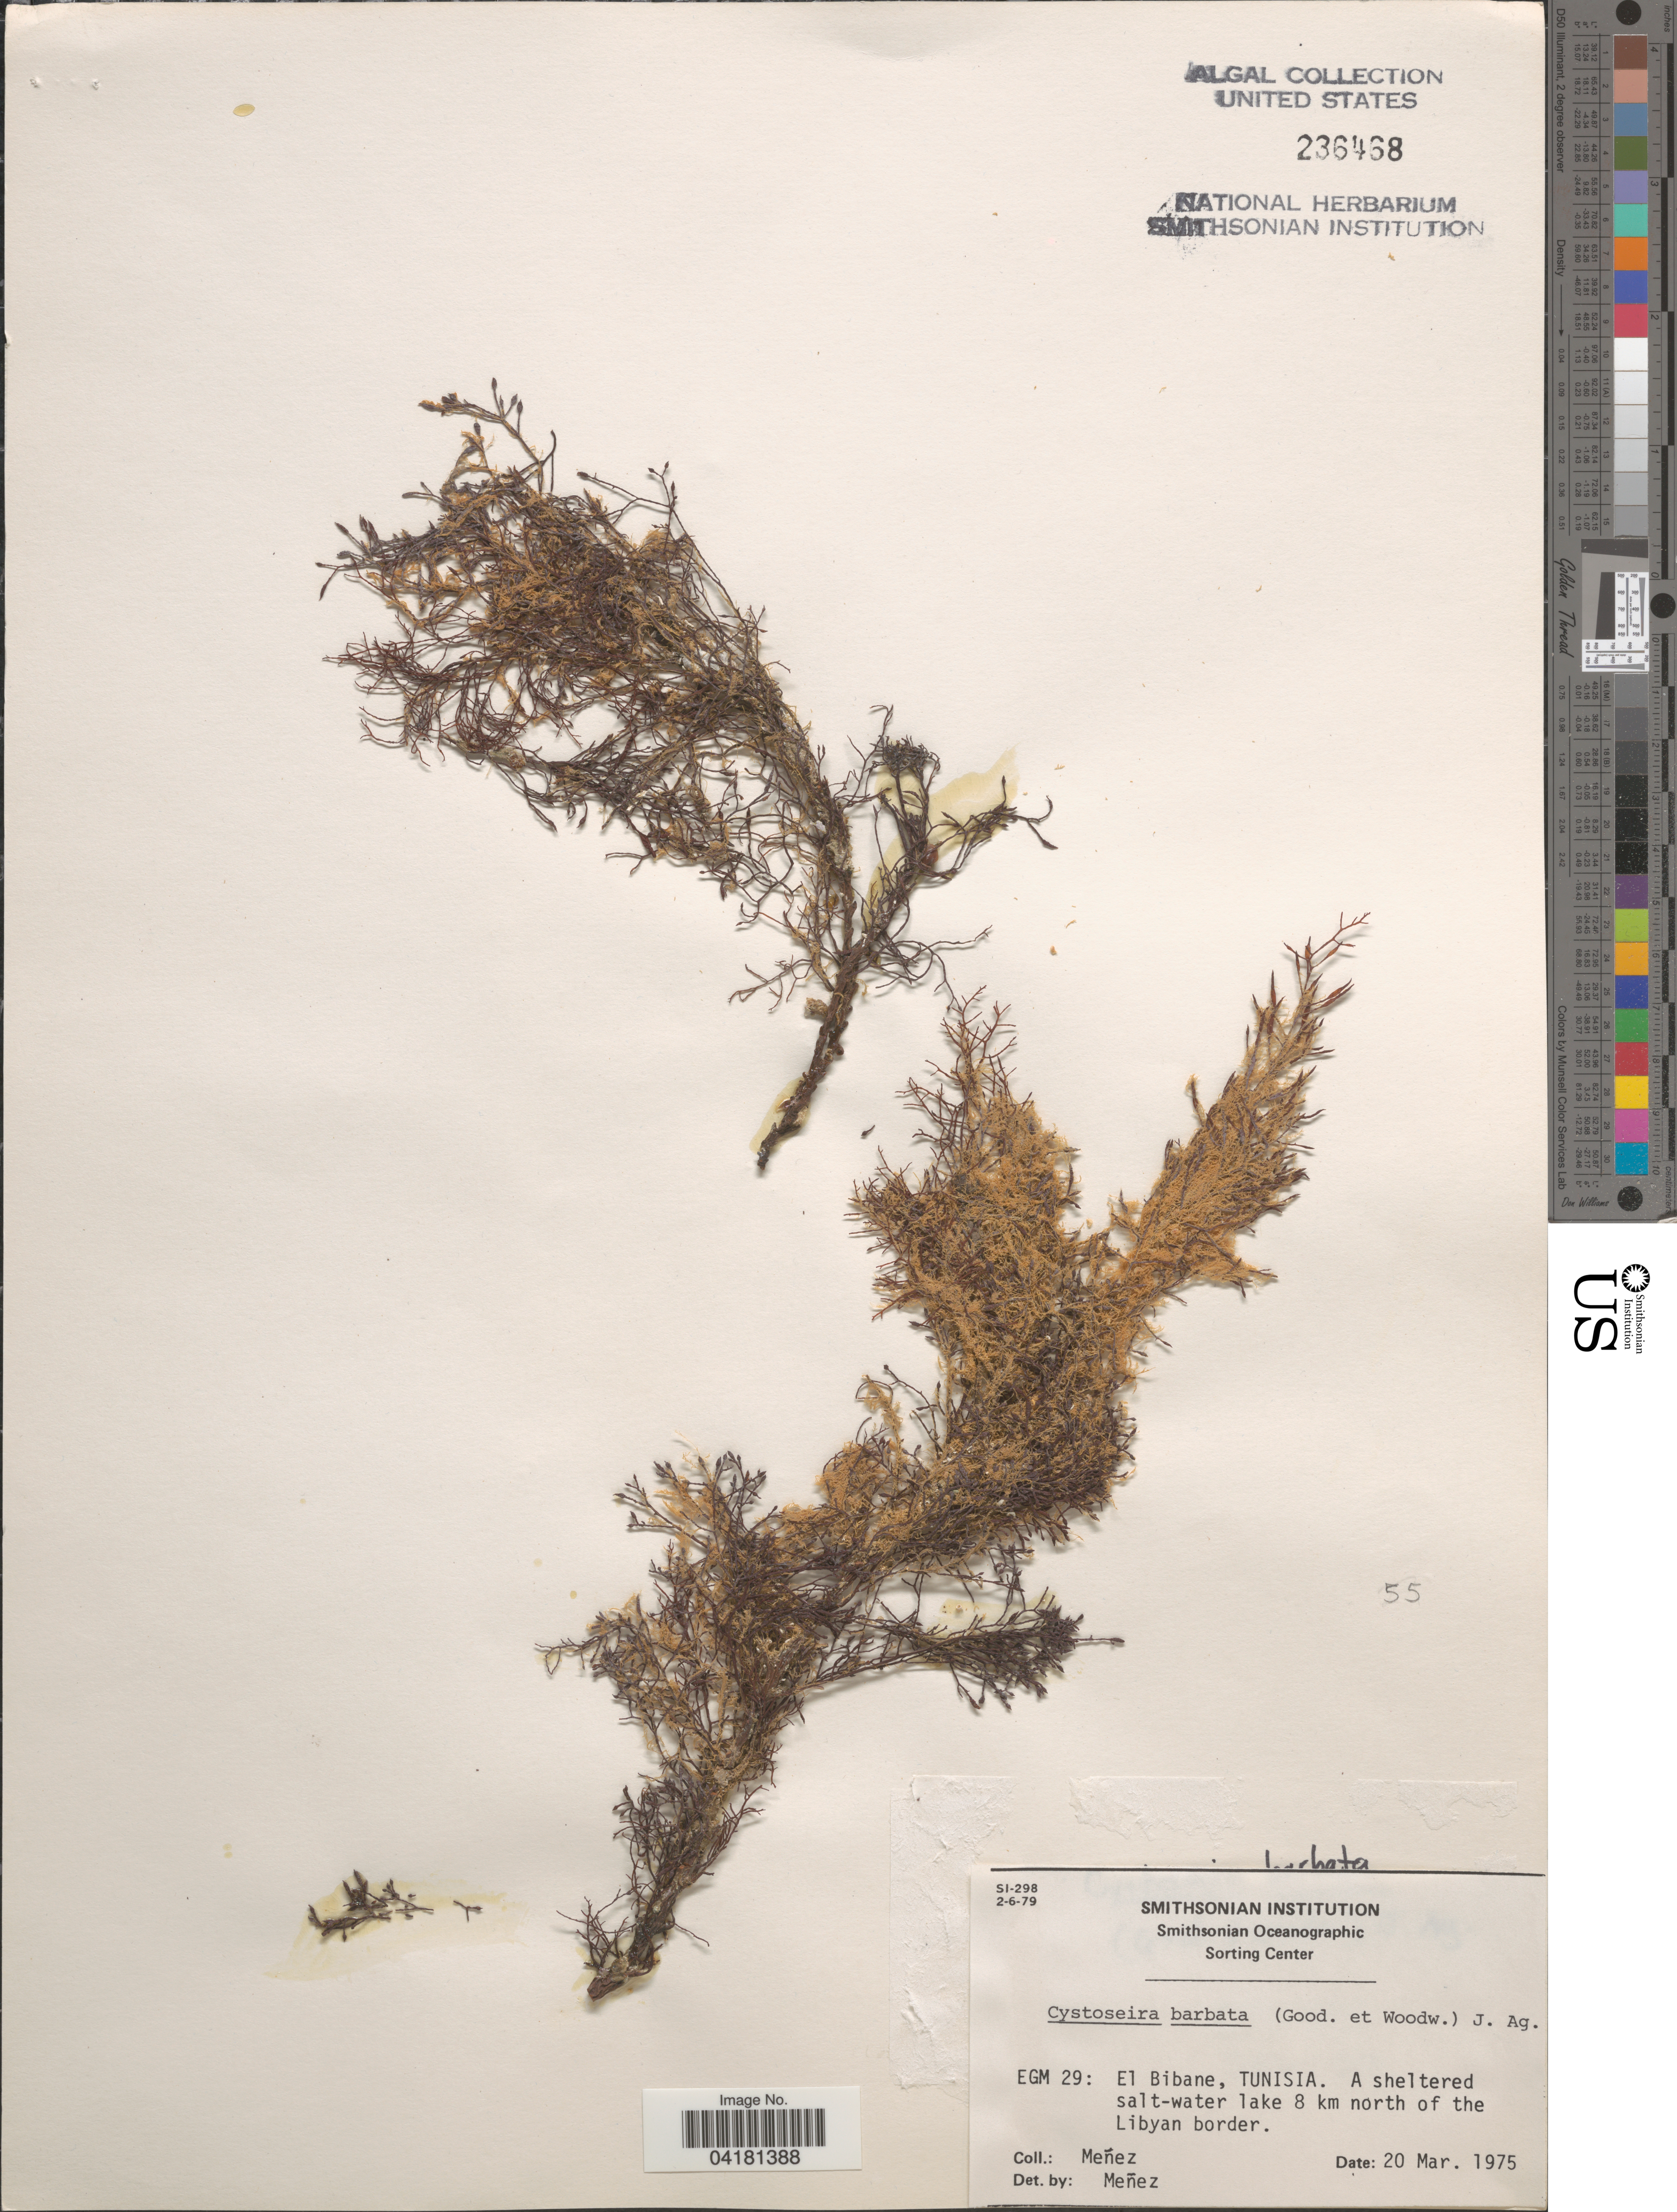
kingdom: Chromista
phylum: Ochrophyta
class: Phaeophyceae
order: Fucales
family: Sargassaceae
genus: Gongolaria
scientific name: Gongolaria barbata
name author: (Stackh.) Kuntze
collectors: Menez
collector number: EGM29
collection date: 1975-03-20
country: Tunisia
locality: El Bibane. A sheltered salt-water lake 8 km north of the Libyan border.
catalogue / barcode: US 236468